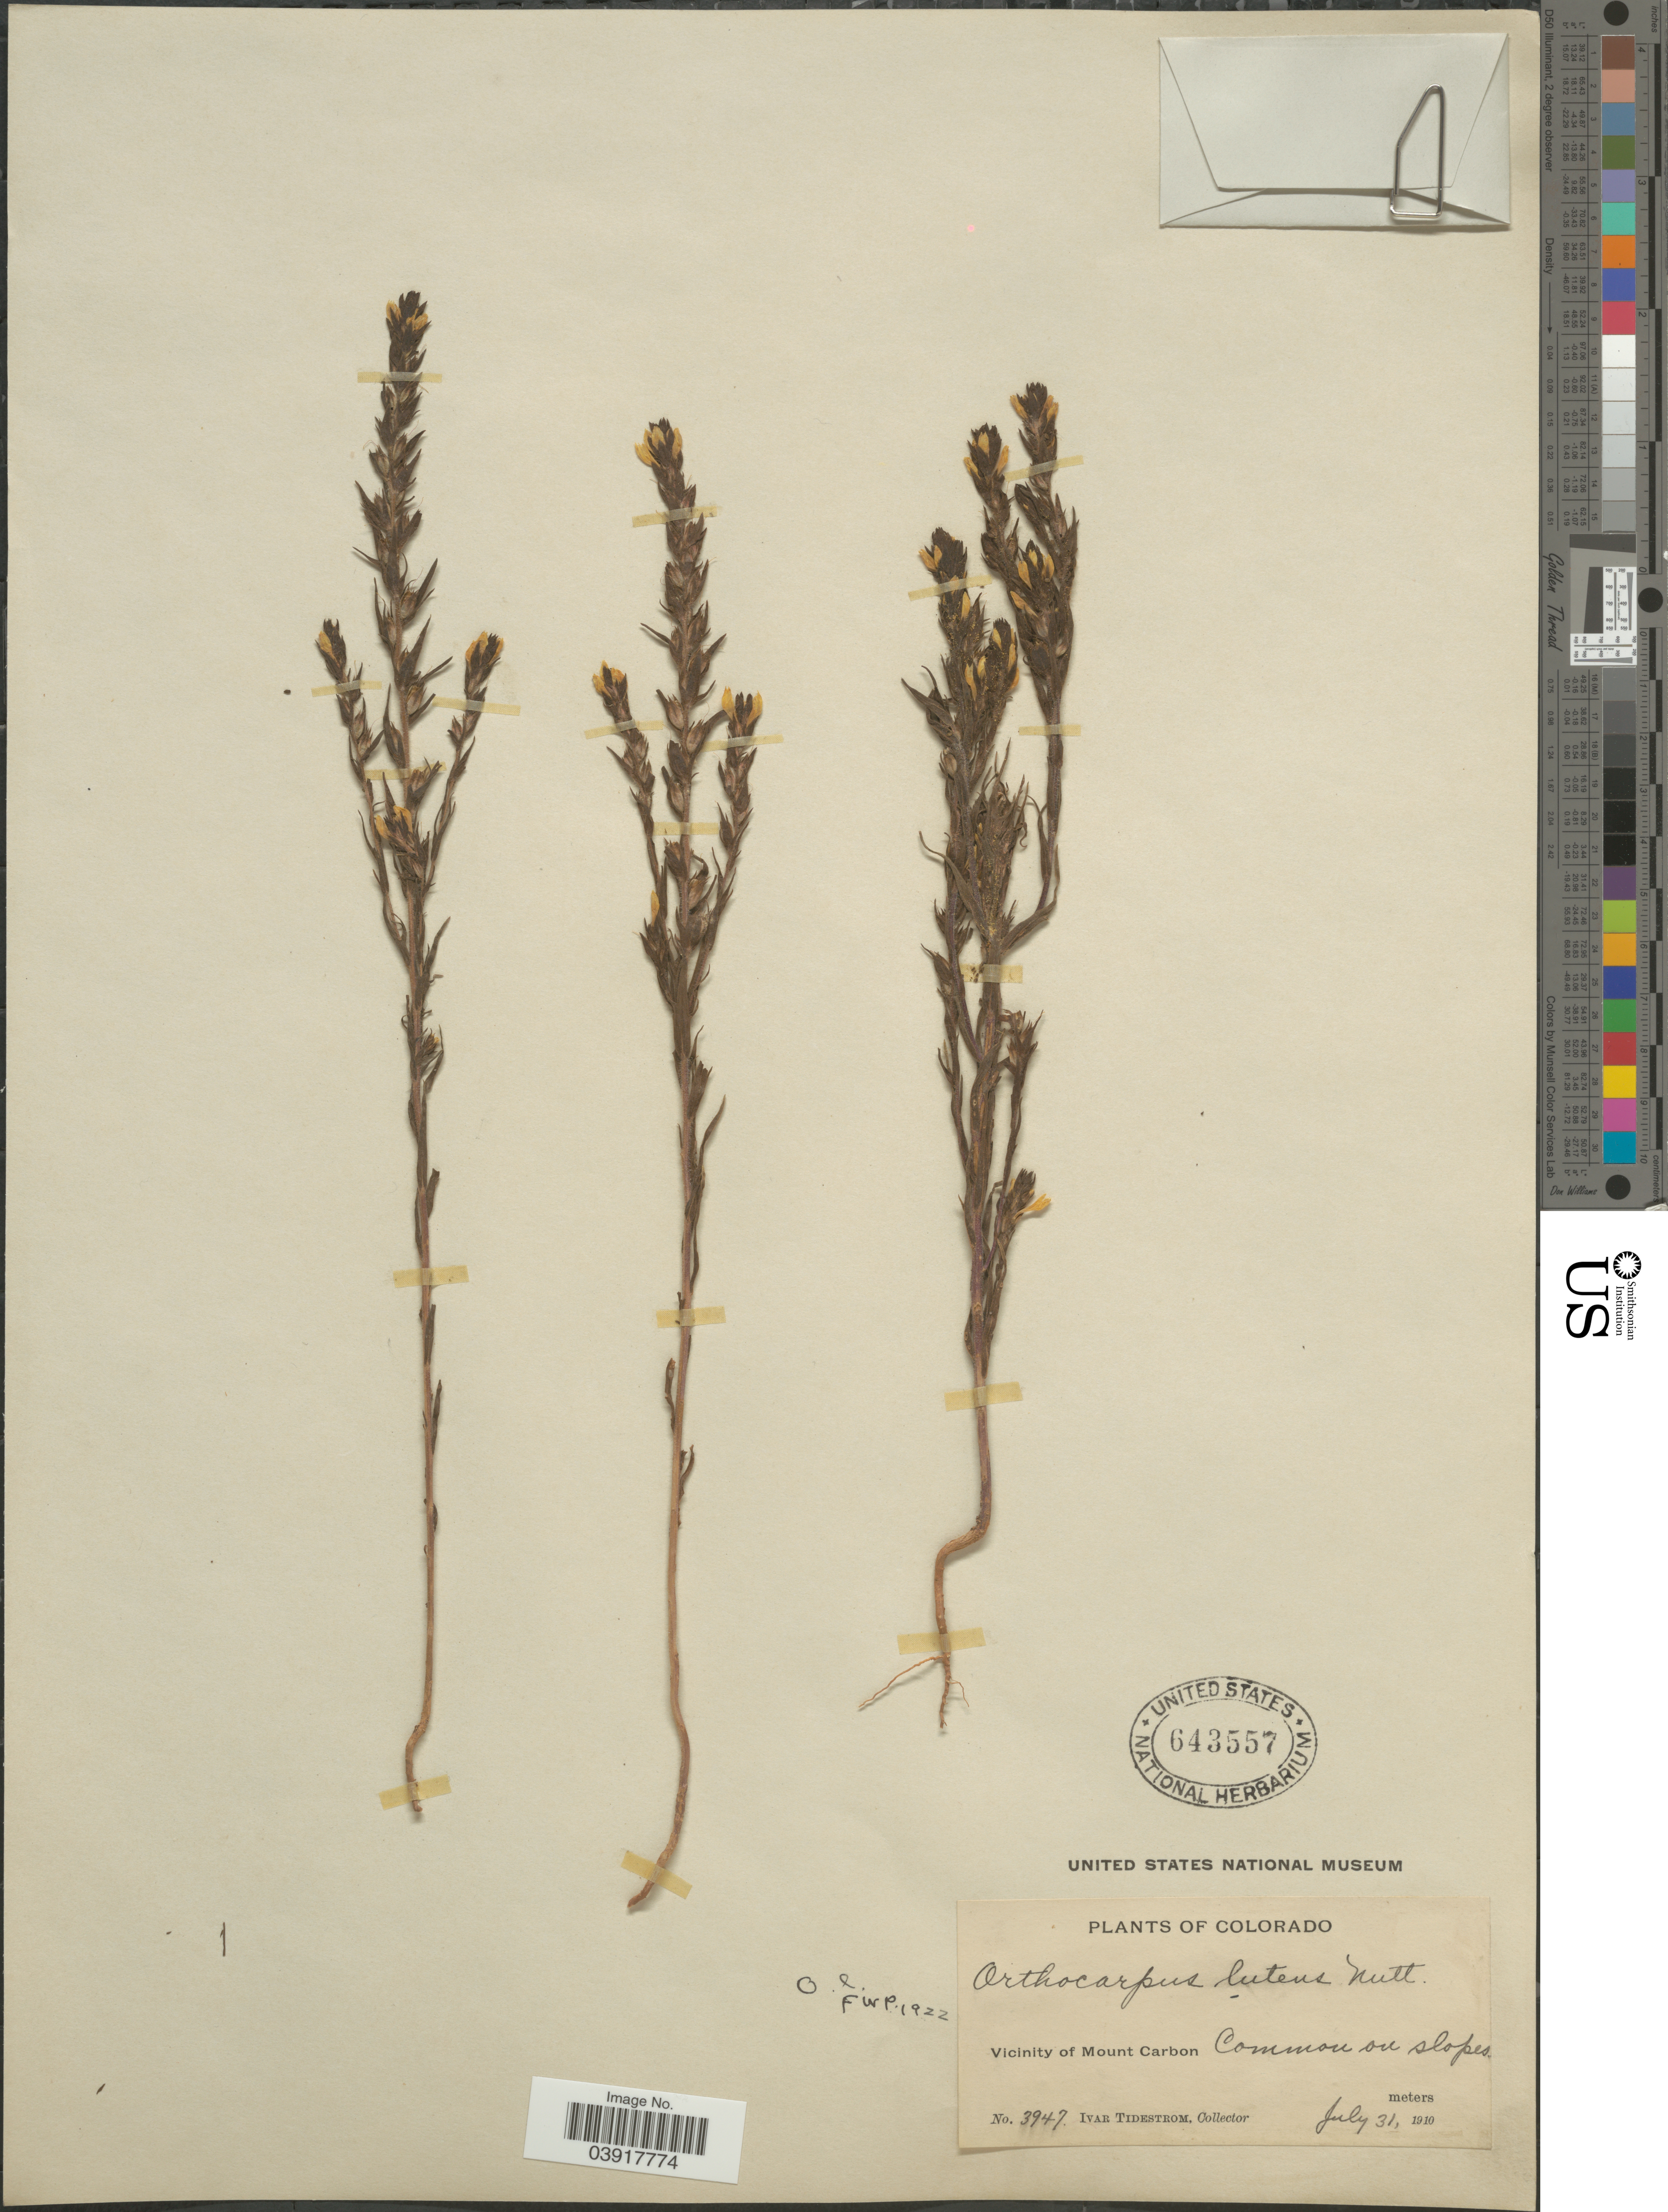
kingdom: Plantae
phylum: Tracheophyta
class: Magnoliopsida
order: Lamiales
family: Orobanchaceae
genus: Orthocarpus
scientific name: Orthocarpus luteus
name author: Nutt.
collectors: I. F. Tidestrom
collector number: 3947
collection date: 1910-07-31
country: United States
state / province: Colorado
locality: Vicinity of Mount Carbon.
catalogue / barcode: US 643557